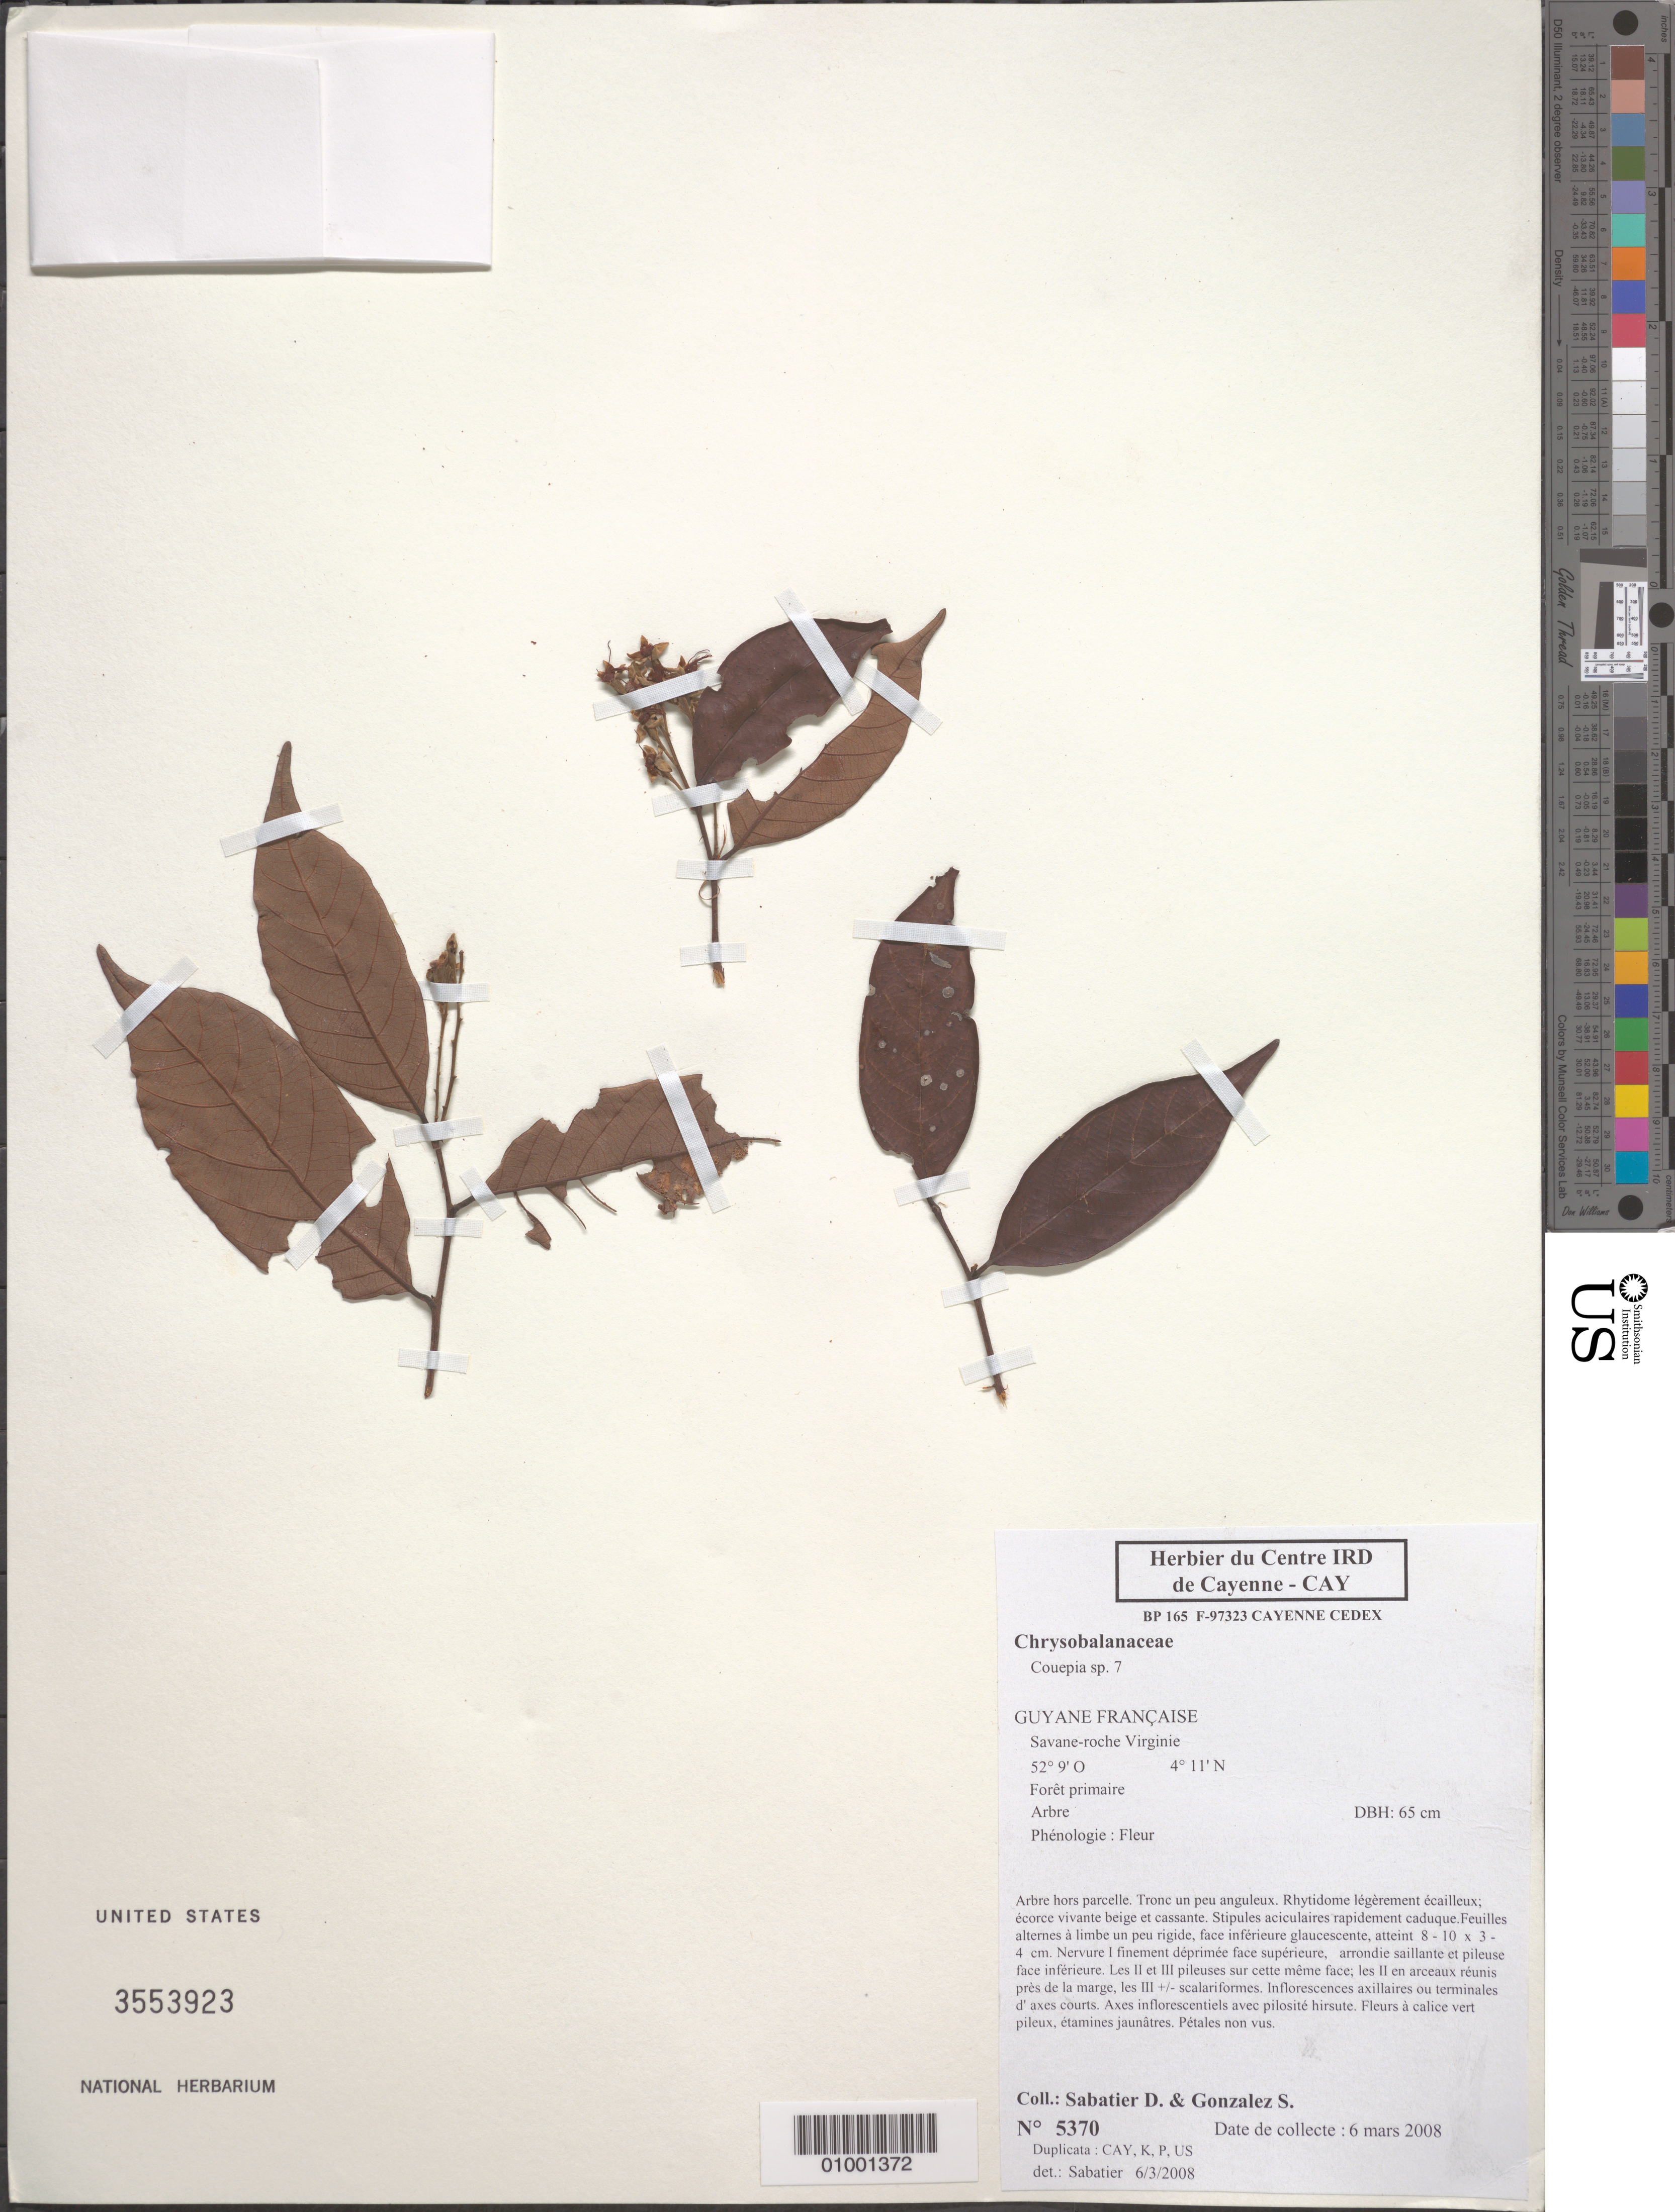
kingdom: Plantae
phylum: Tracheophyta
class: Magnoliopsida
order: Malpighiales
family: Chrysobalanaceae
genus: Couepia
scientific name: Couepia sp. 7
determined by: Sabatier, D.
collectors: D. Sabatier & S. Gonzalez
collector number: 5370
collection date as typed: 6-Mar-08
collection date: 2008-03-06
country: French Guiana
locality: Savane-roche Virginie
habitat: Foret primaire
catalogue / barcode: US 3553923